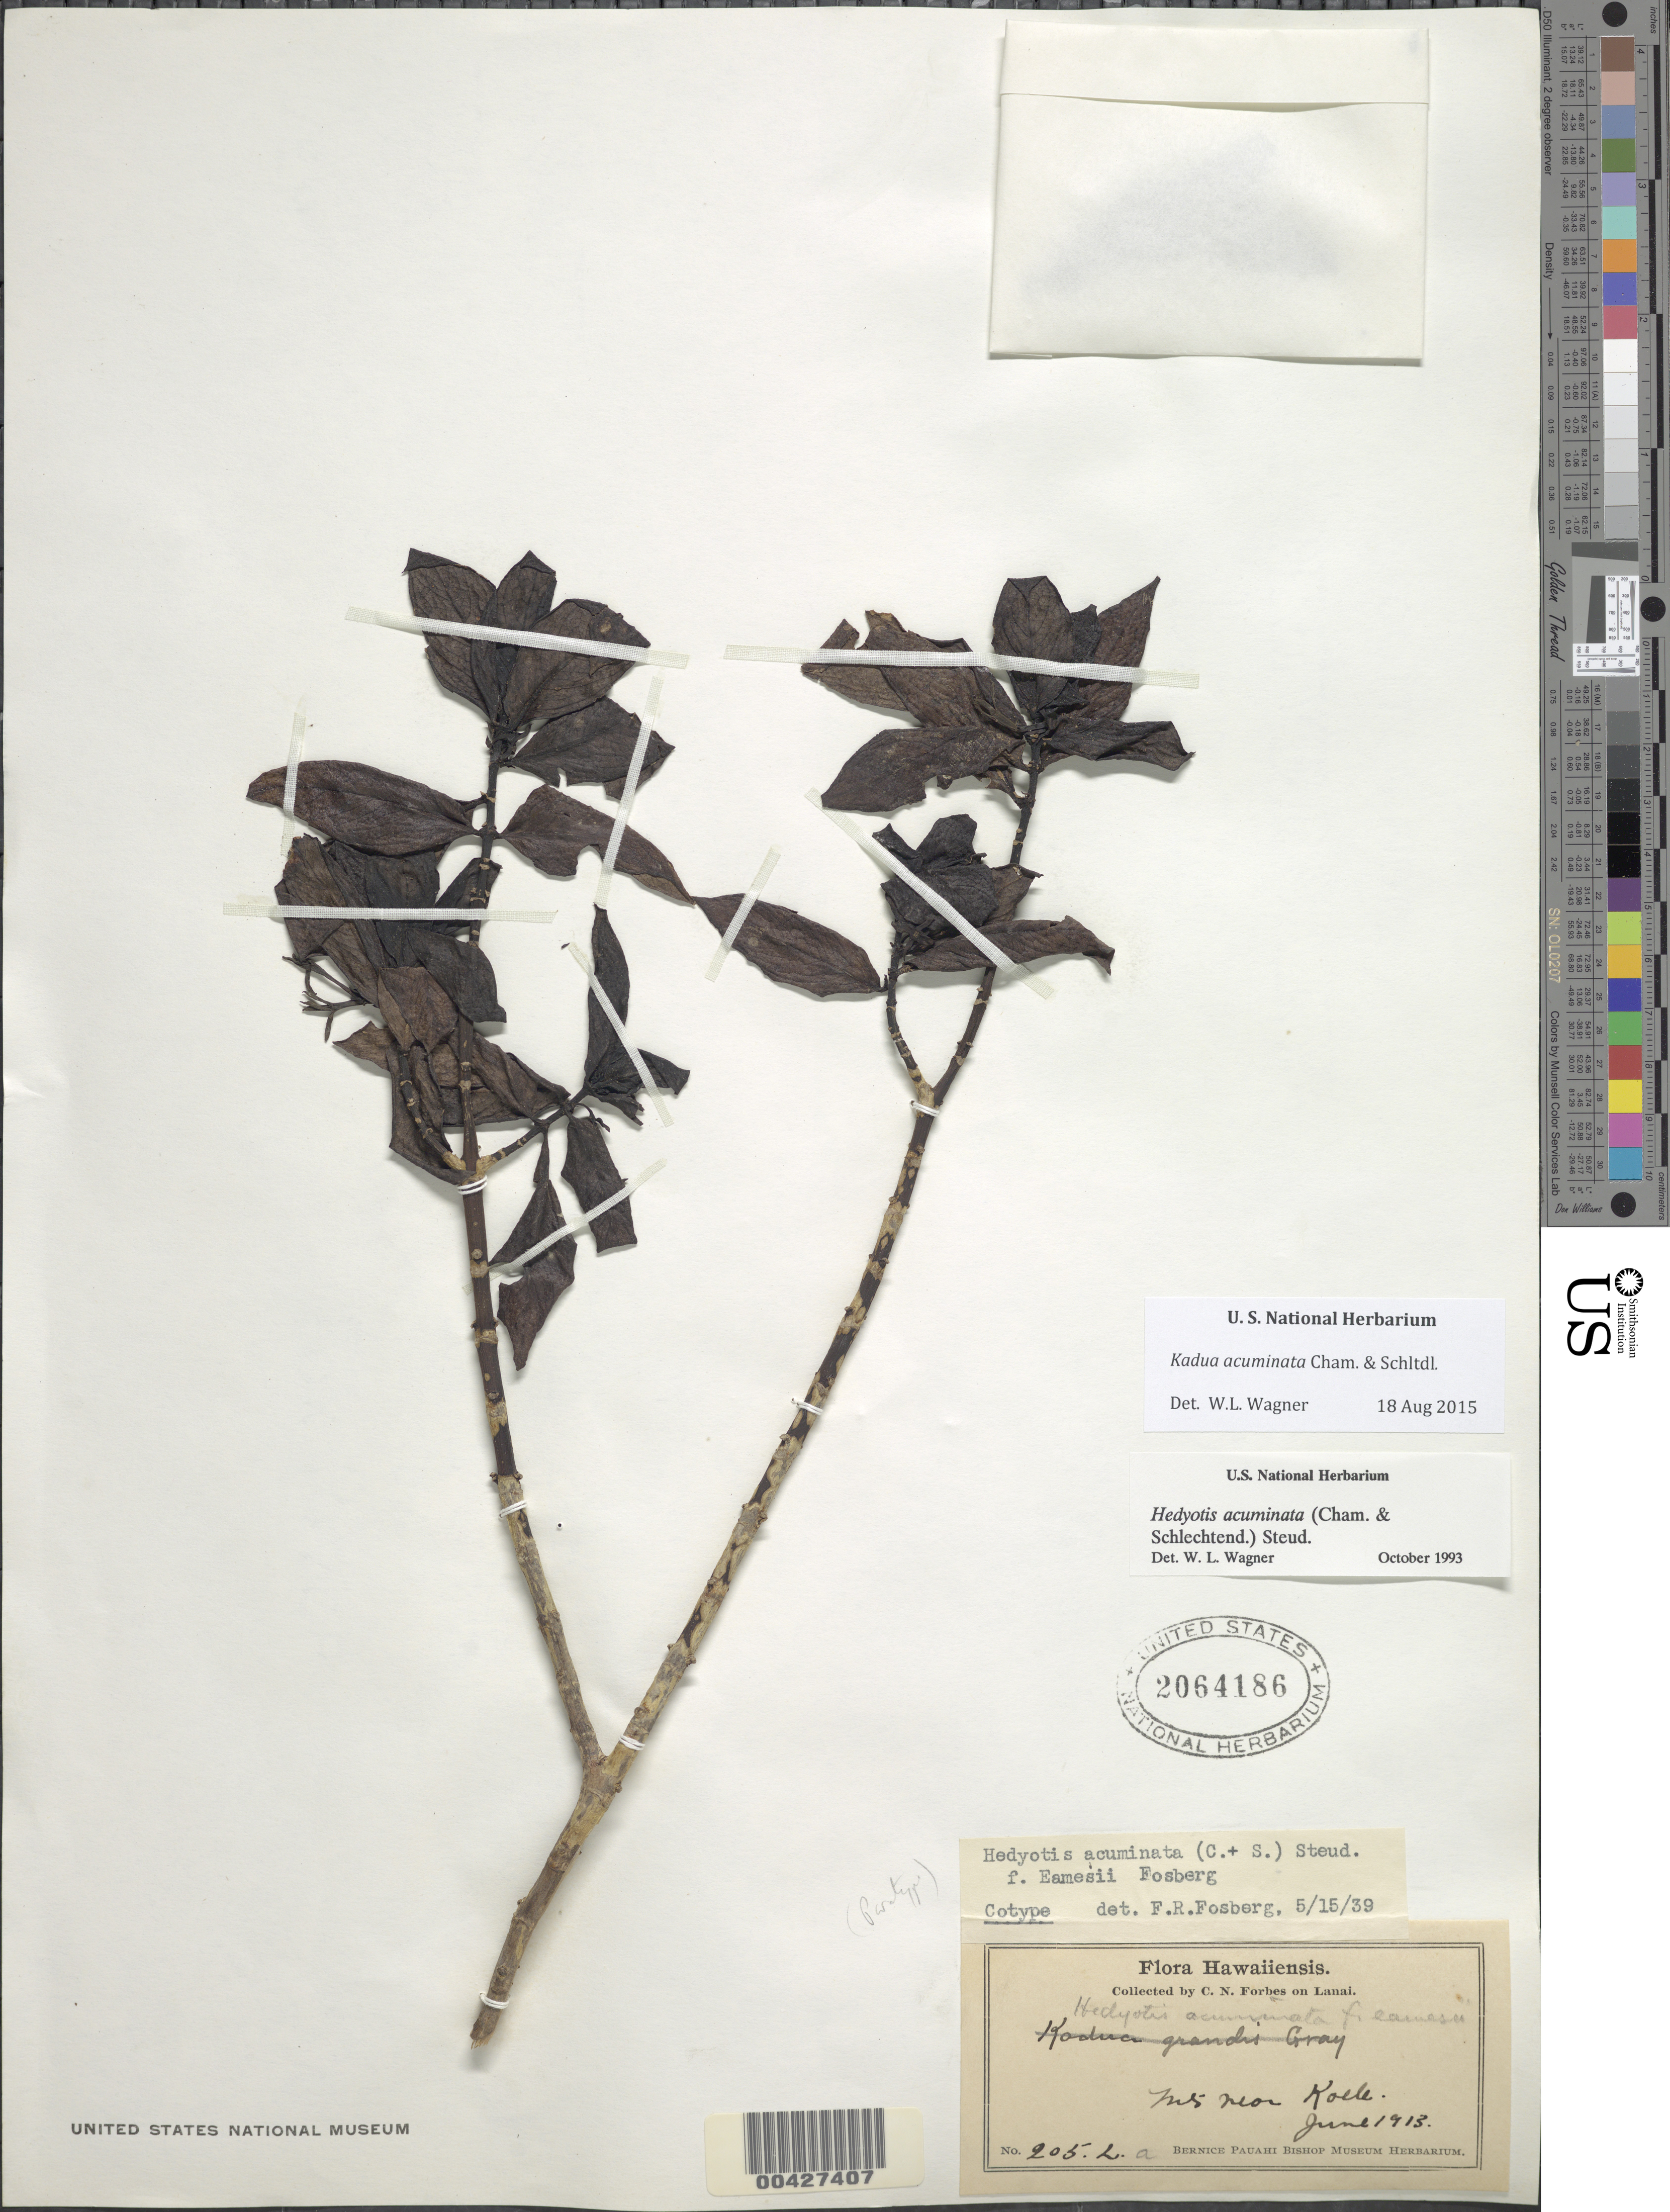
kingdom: Plantae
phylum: Tracheophyta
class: Magnoliopsida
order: Gentianales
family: Rubiaceae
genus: Kadua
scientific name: Kadua acuminata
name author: Cham. & Schltdl.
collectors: C. N. Forbes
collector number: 205.L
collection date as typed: Jun 1913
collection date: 1913-06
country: United States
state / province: Hawaii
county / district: Maui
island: Lana'i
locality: Mountains near Koele.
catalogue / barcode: US 2064186